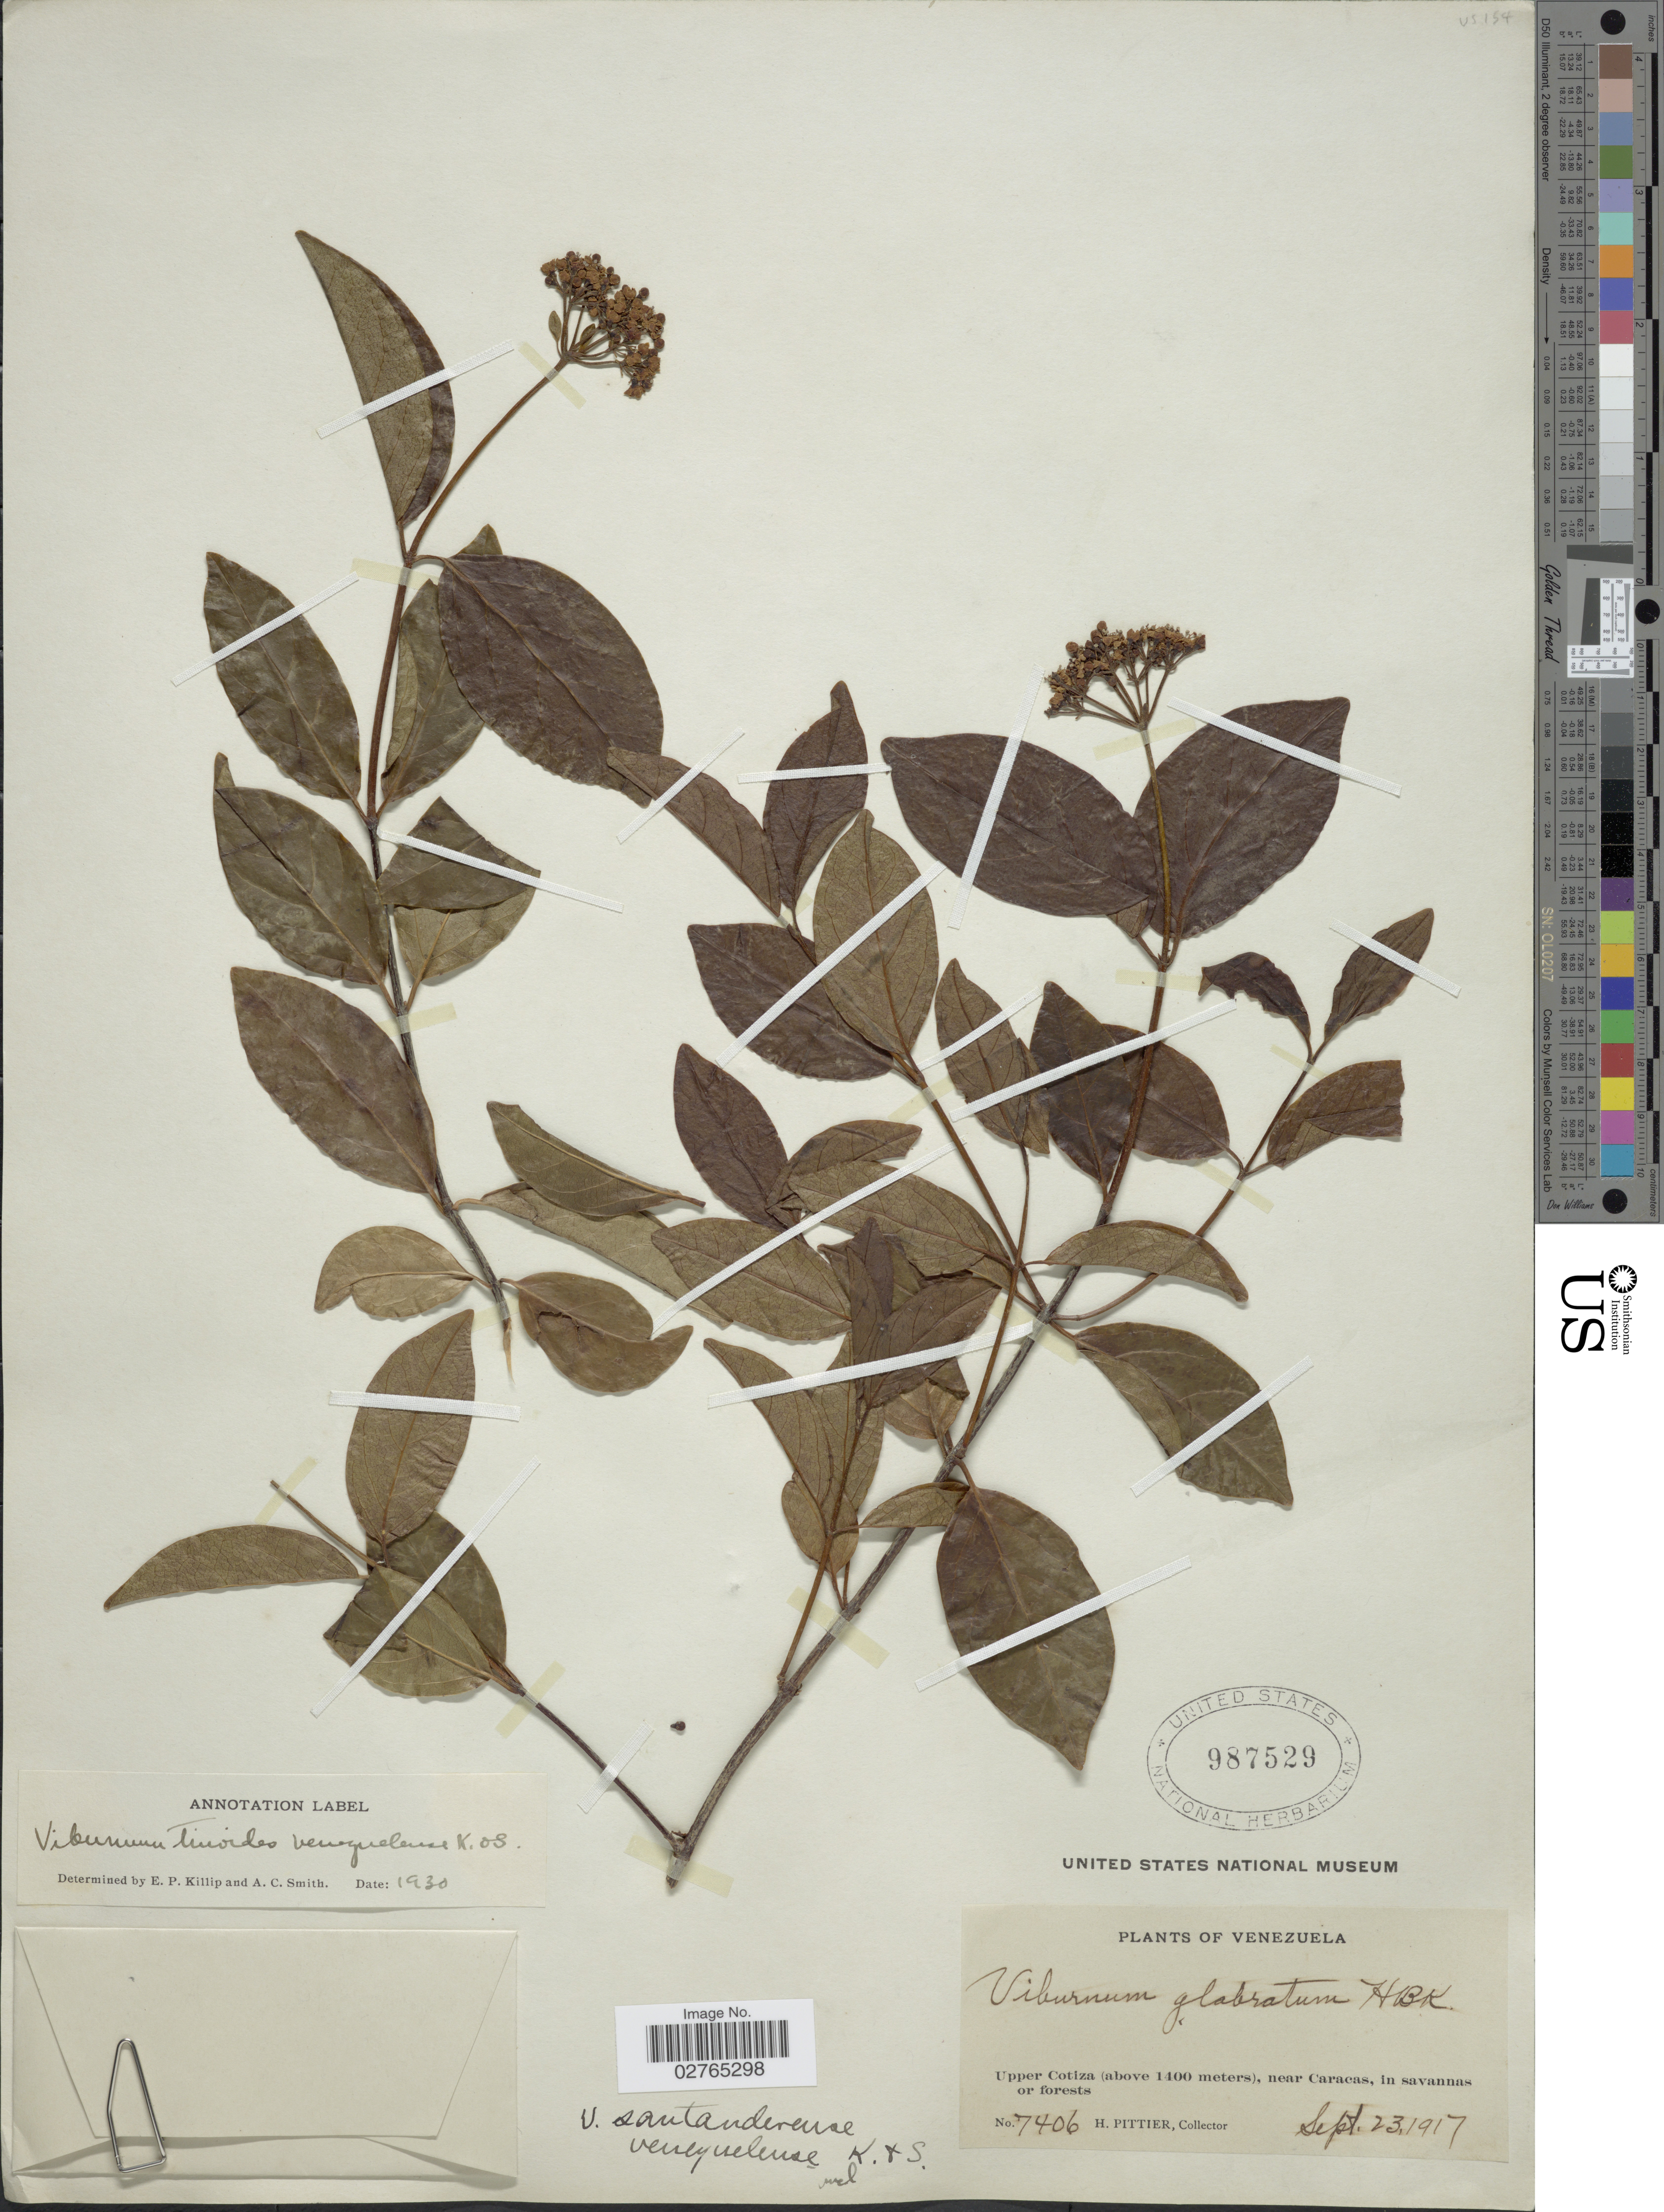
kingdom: Plantae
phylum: Tracheophyta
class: Magnoliopsida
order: Dipsacales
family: Viburnaceae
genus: Viburnum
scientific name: Viburnum tinoides var. venezuelense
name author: L. f.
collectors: H. F. Pittier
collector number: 7406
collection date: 1917-09-23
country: Venezuela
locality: Upper Cotiza, near Caracas.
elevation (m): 1400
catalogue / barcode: US 987529